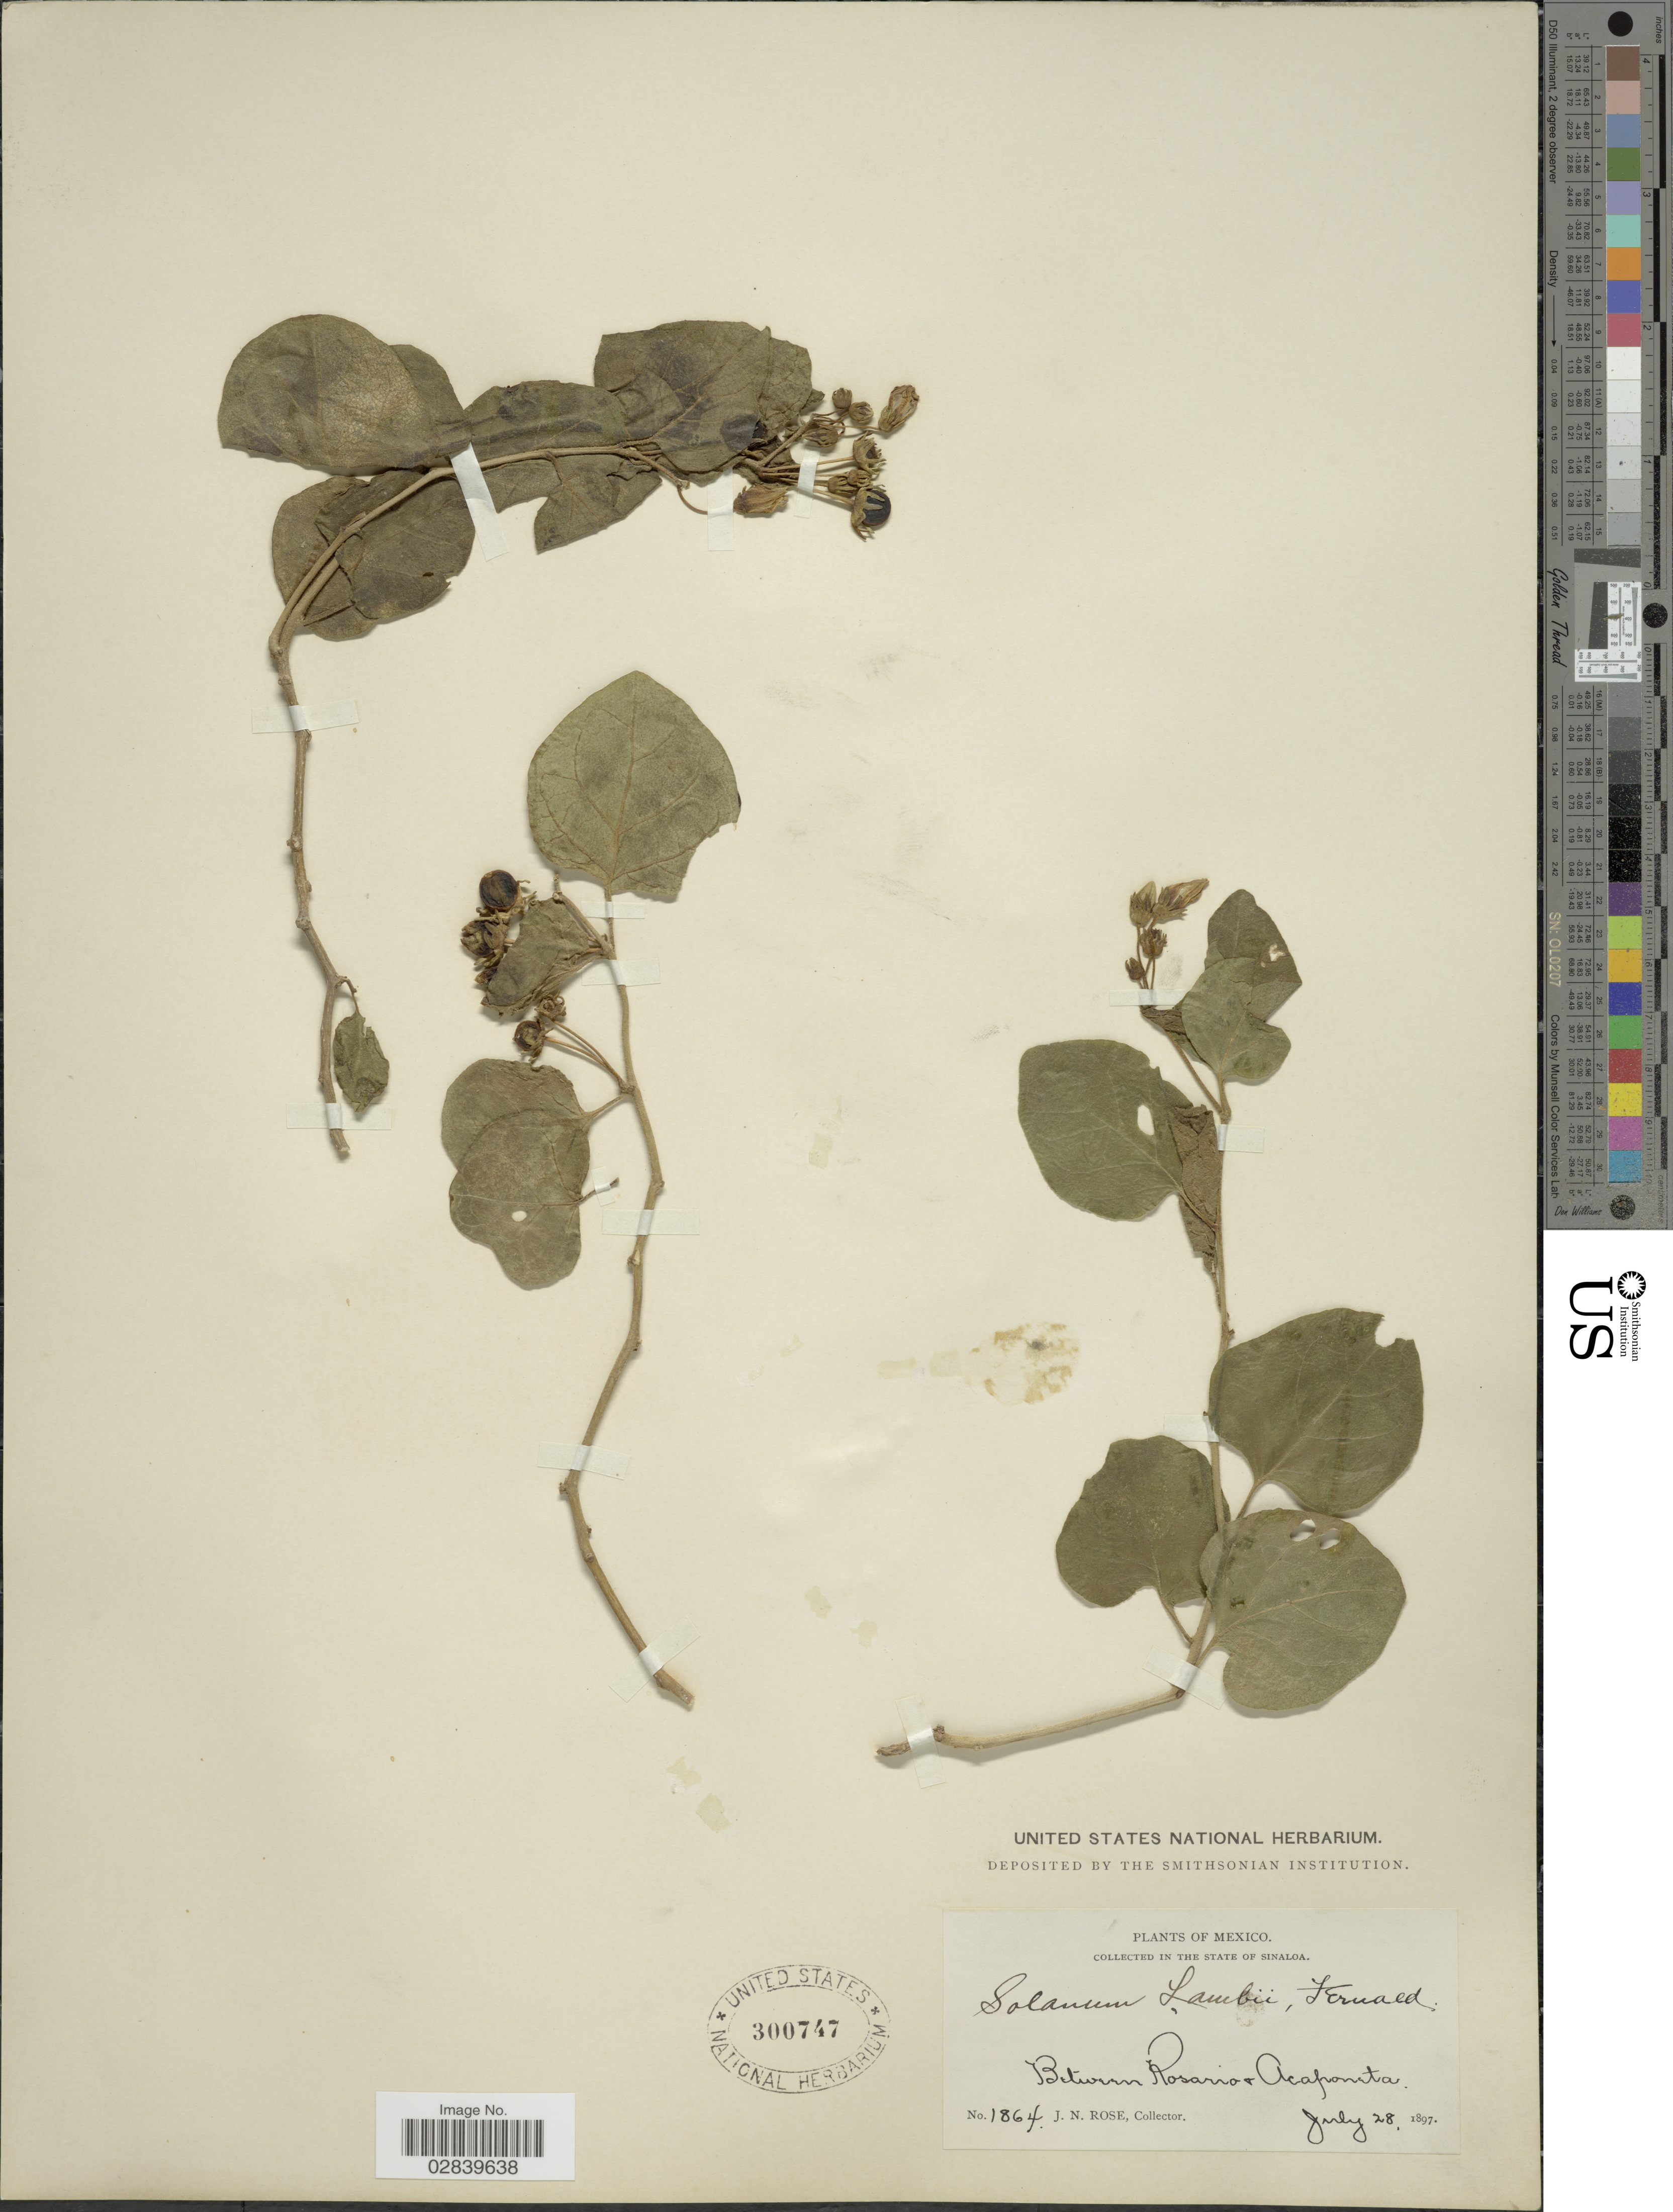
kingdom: Plantae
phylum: Tracheophyta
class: Magnoliopsida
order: Solanales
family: Solanaceae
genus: Lycianthes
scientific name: Lycianthes lenta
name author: (Cav.) Bitter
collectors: J. N. Rose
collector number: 1864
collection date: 1897-07-28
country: Mexico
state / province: Sinaloa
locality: Between Rosario & Acaponeta.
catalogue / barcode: US 300747